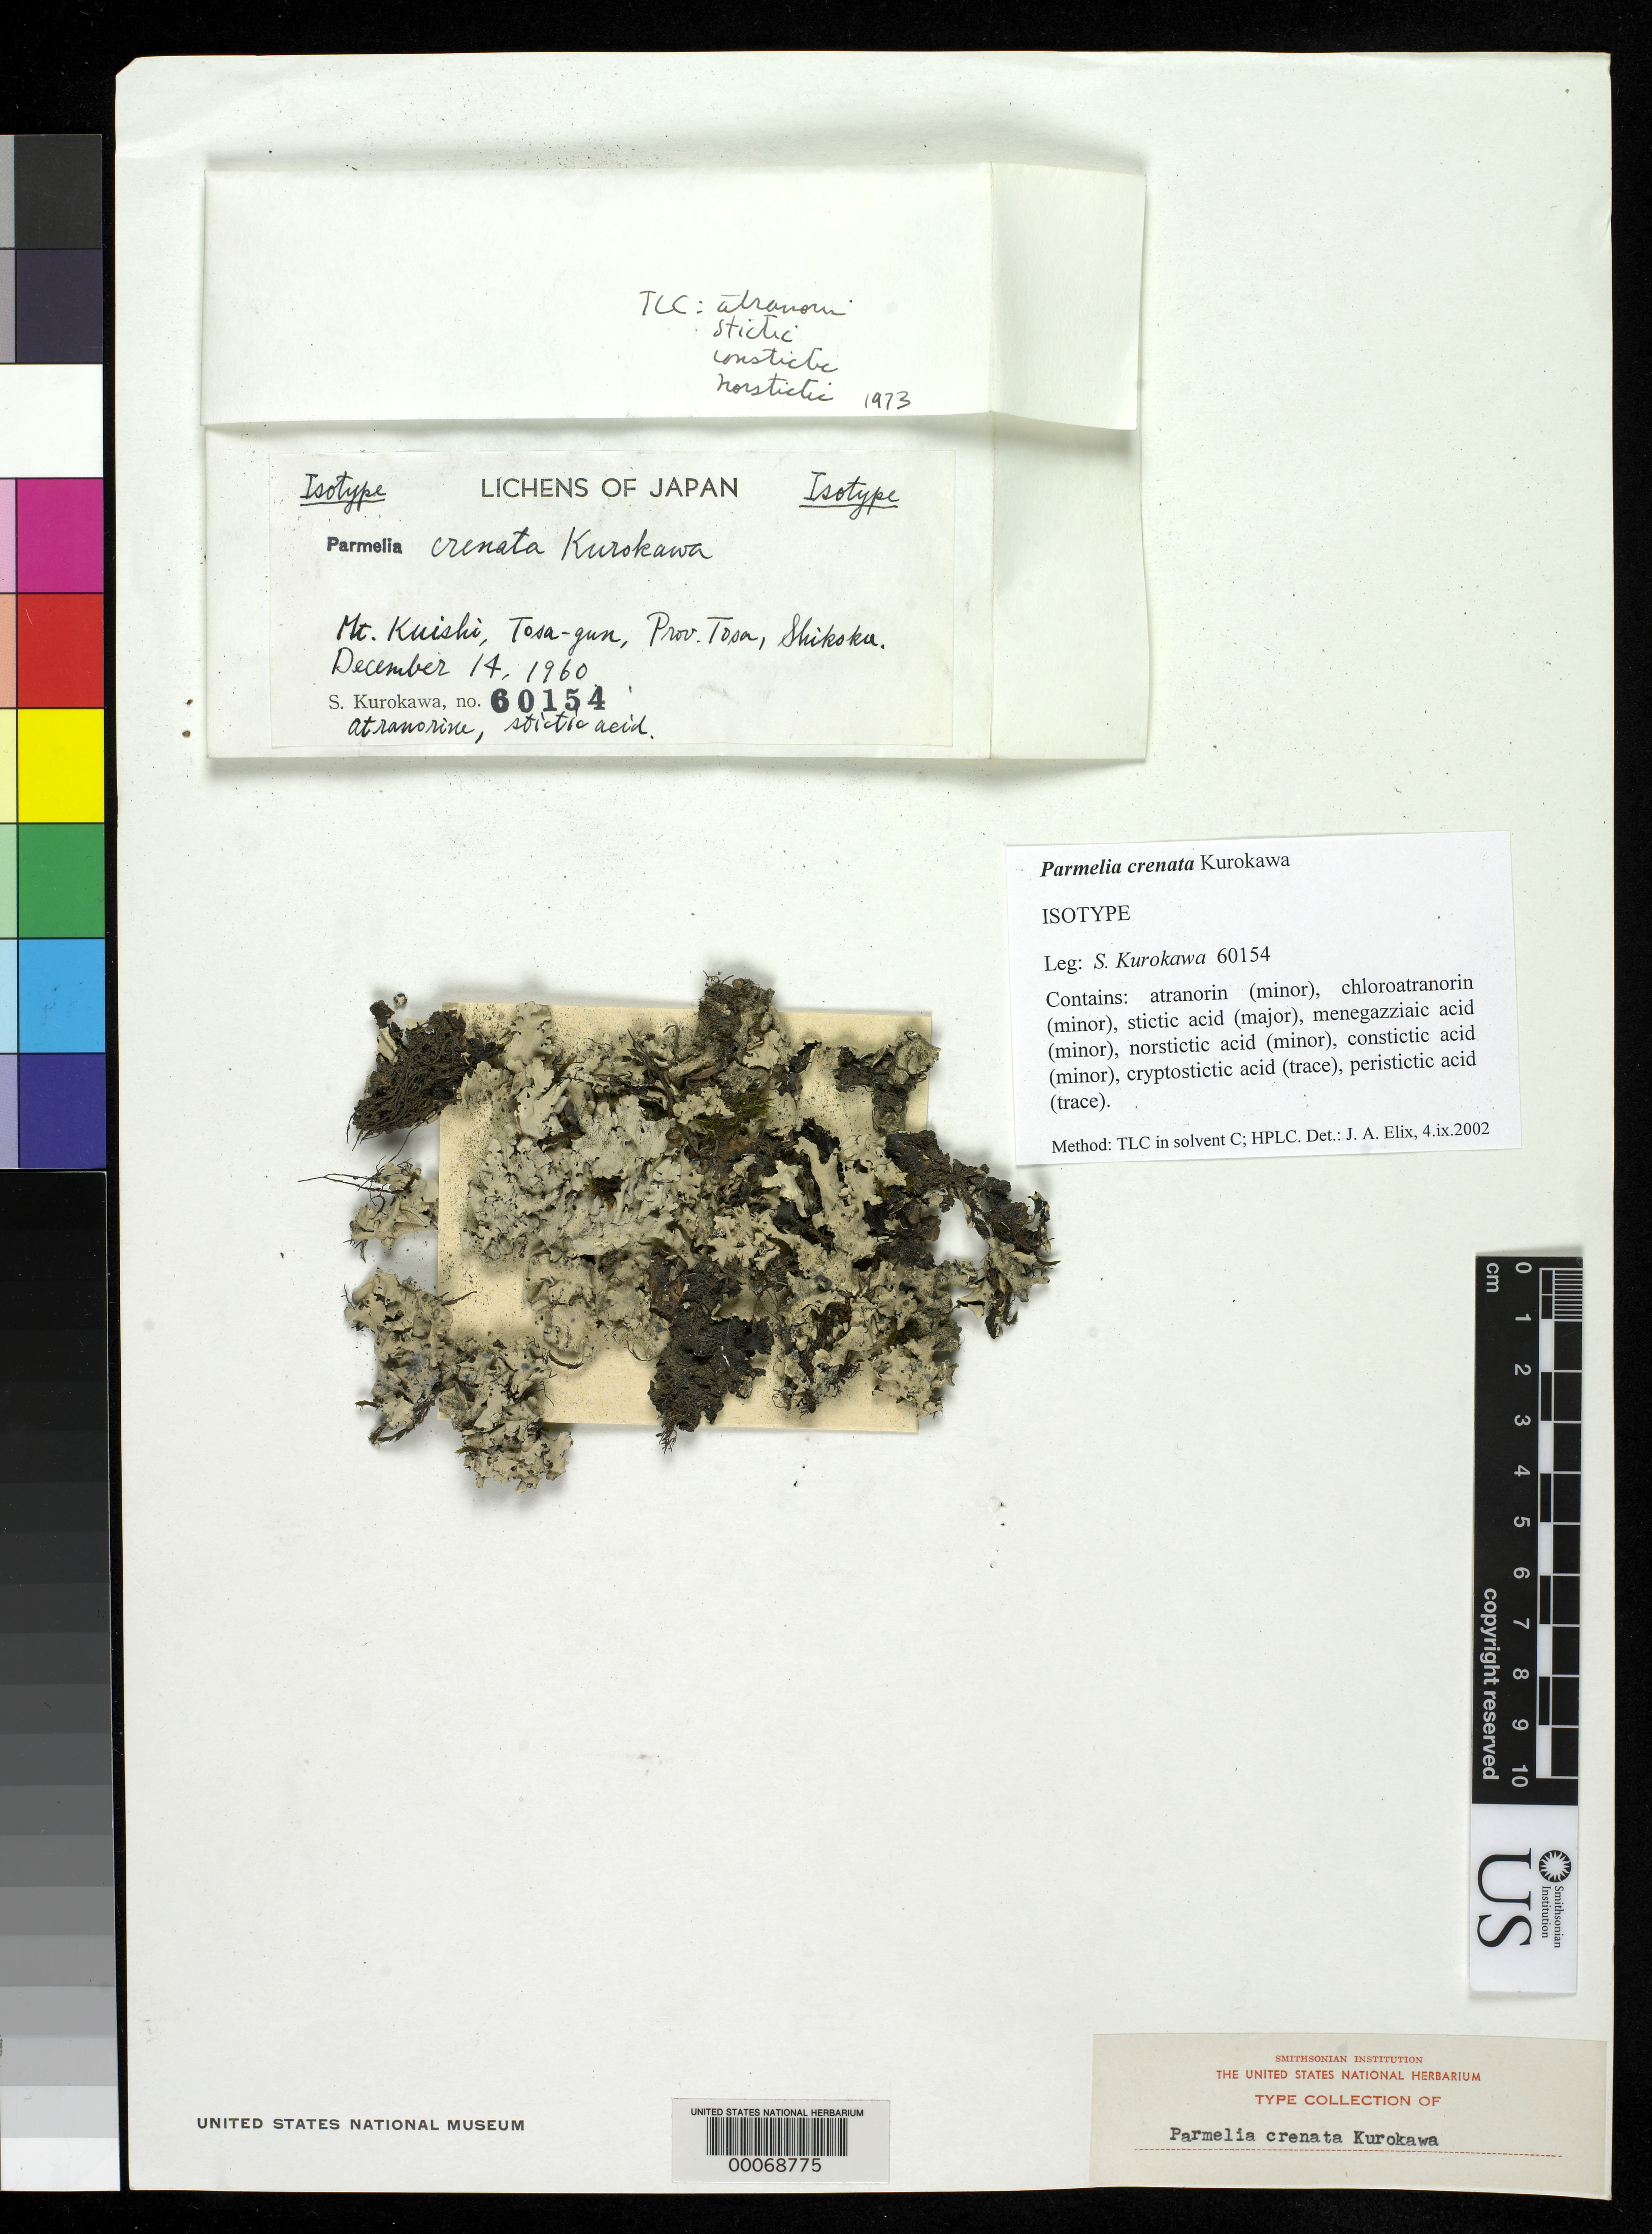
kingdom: Fungi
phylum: Ascomycota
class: Lecanoromycetes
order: Lecanorales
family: Parmeliaceae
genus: Parmelia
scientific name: Parmelia crenata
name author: Kurok. in Hale & Kurok.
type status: Isotype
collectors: S. Kurokawa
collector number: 60154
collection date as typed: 14 Dec 1960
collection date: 1960-12-14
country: Japan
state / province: Koti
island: Shikoku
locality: Mt. Kuishi, Tosa-gun.